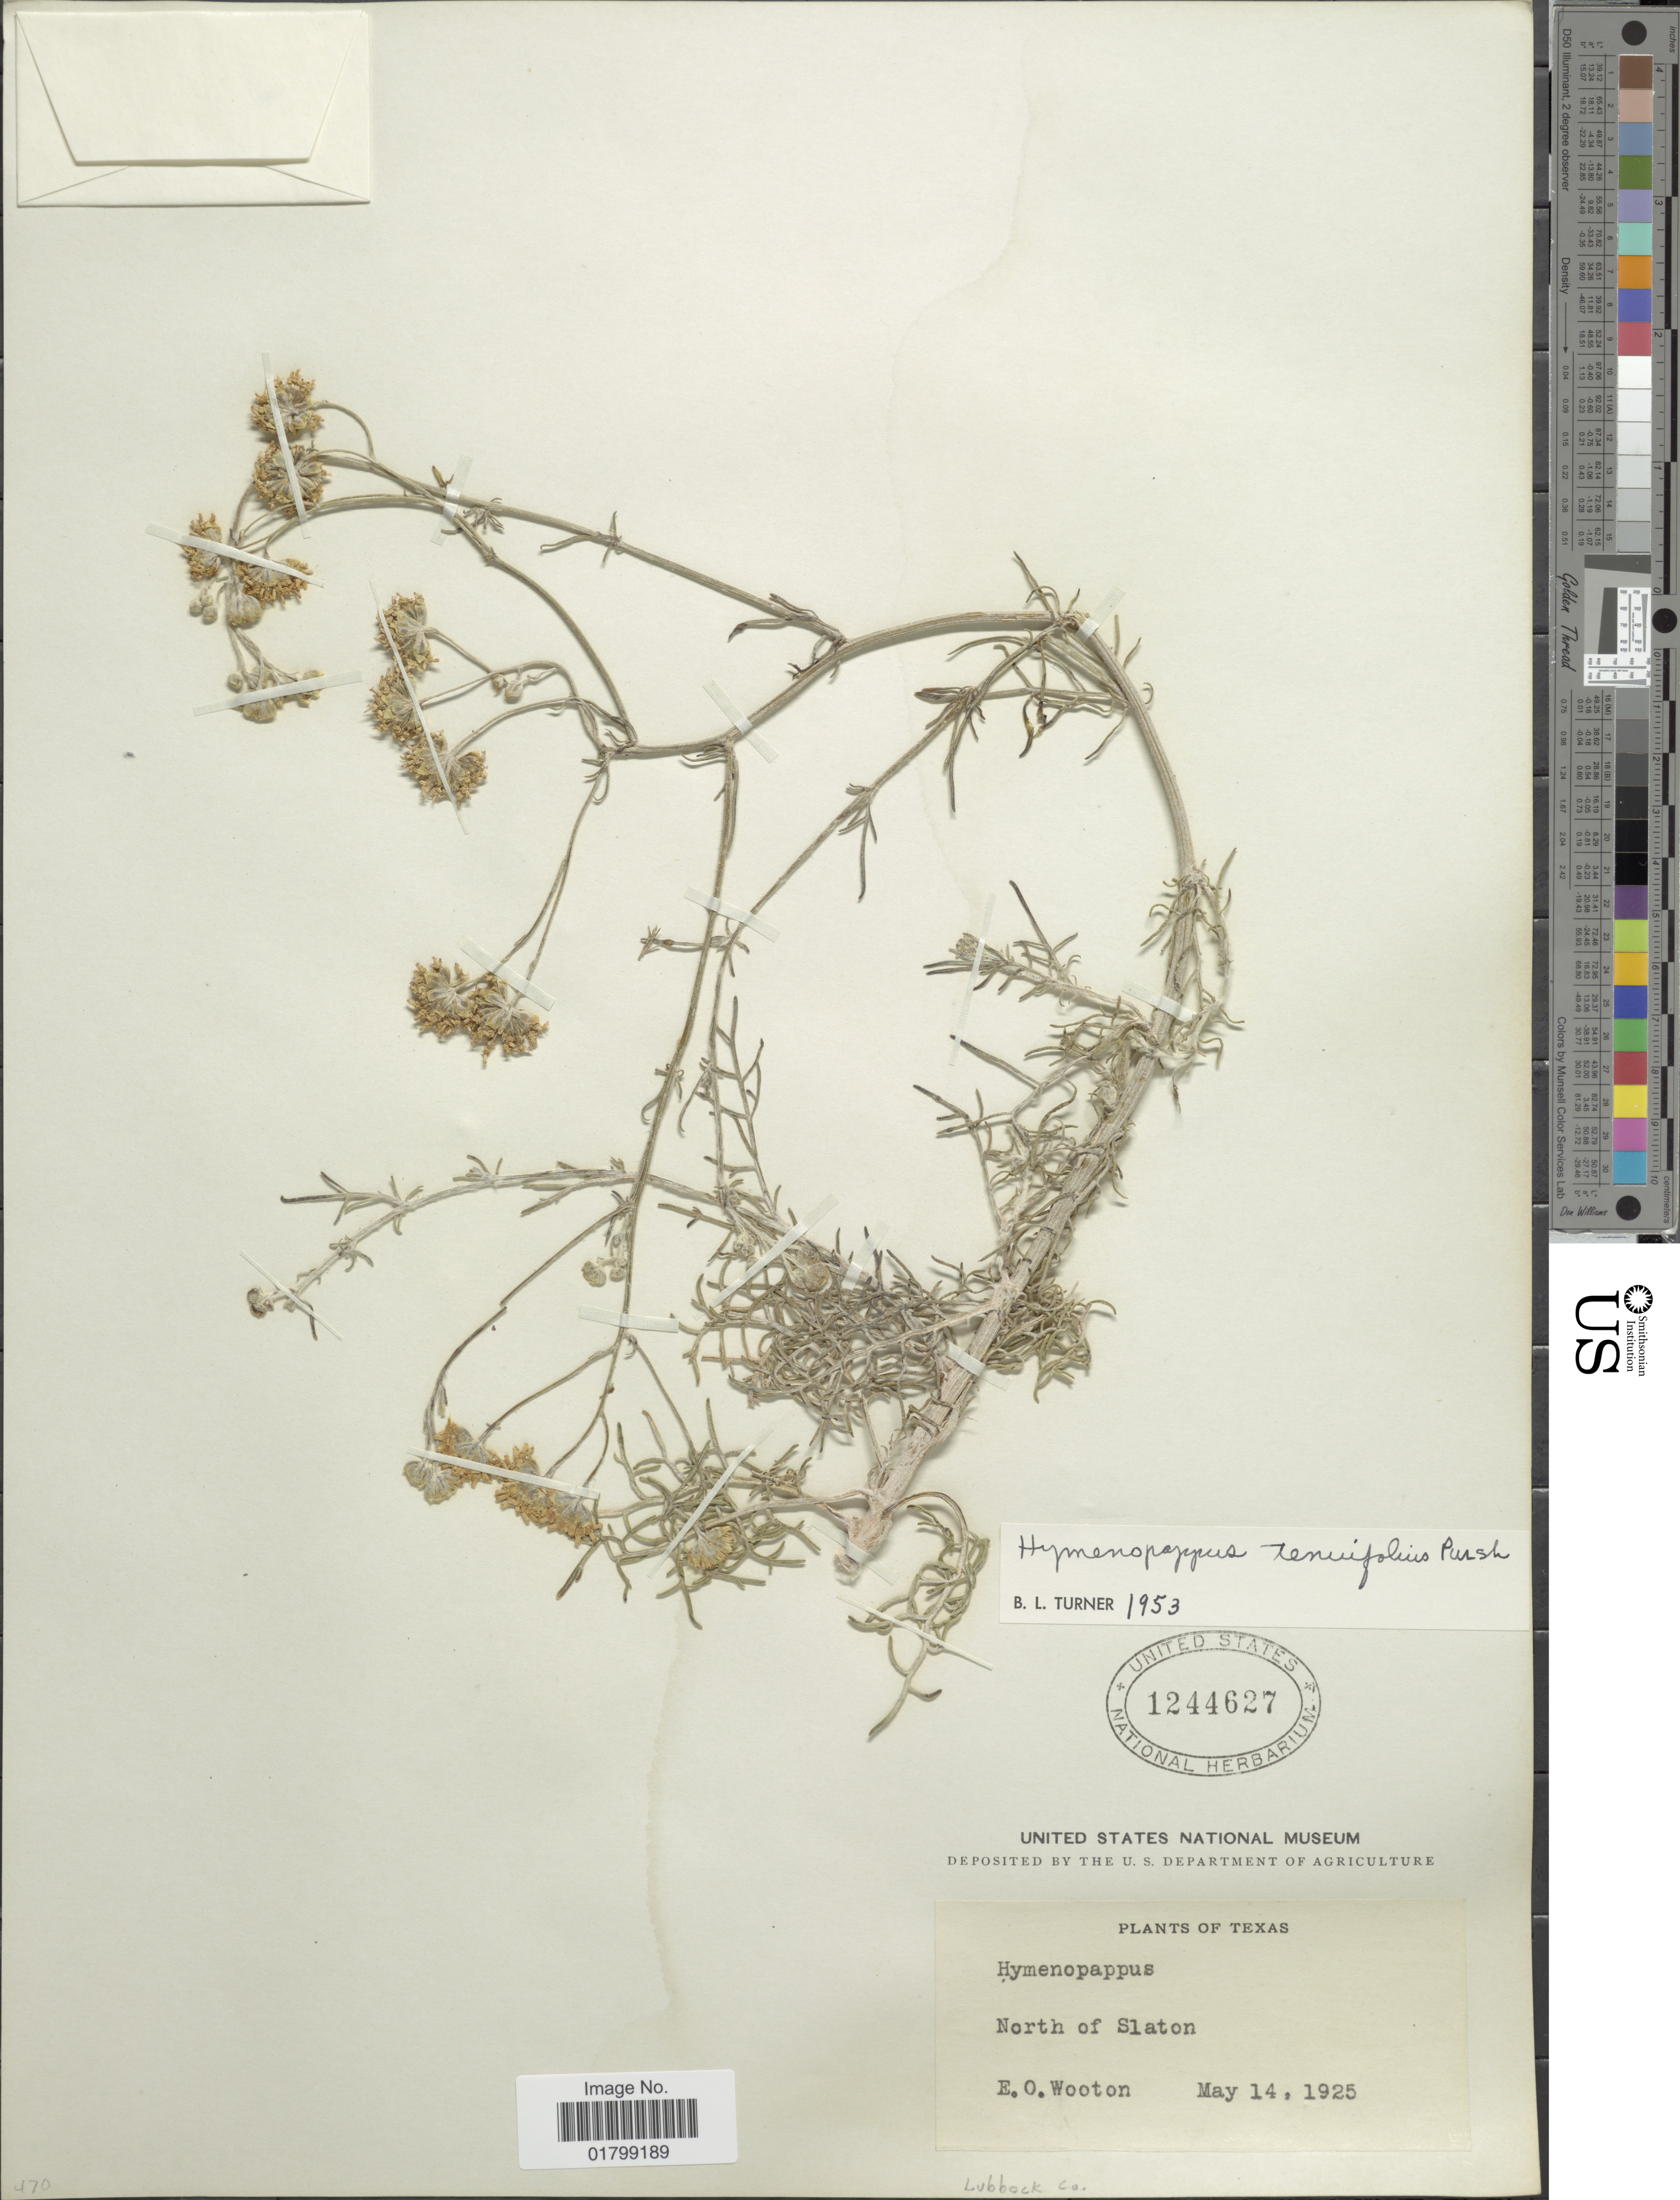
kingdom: Plantae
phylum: Tracheophyta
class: Magnoliopsida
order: Asterales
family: Asteraceae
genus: Hymenopappus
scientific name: Hymenopappus tenuifolius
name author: Pursh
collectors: E. O. Wooton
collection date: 1925-05-14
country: United States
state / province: Texas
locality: North of Slaton, Lubbock Co.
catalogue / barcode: US 1244627